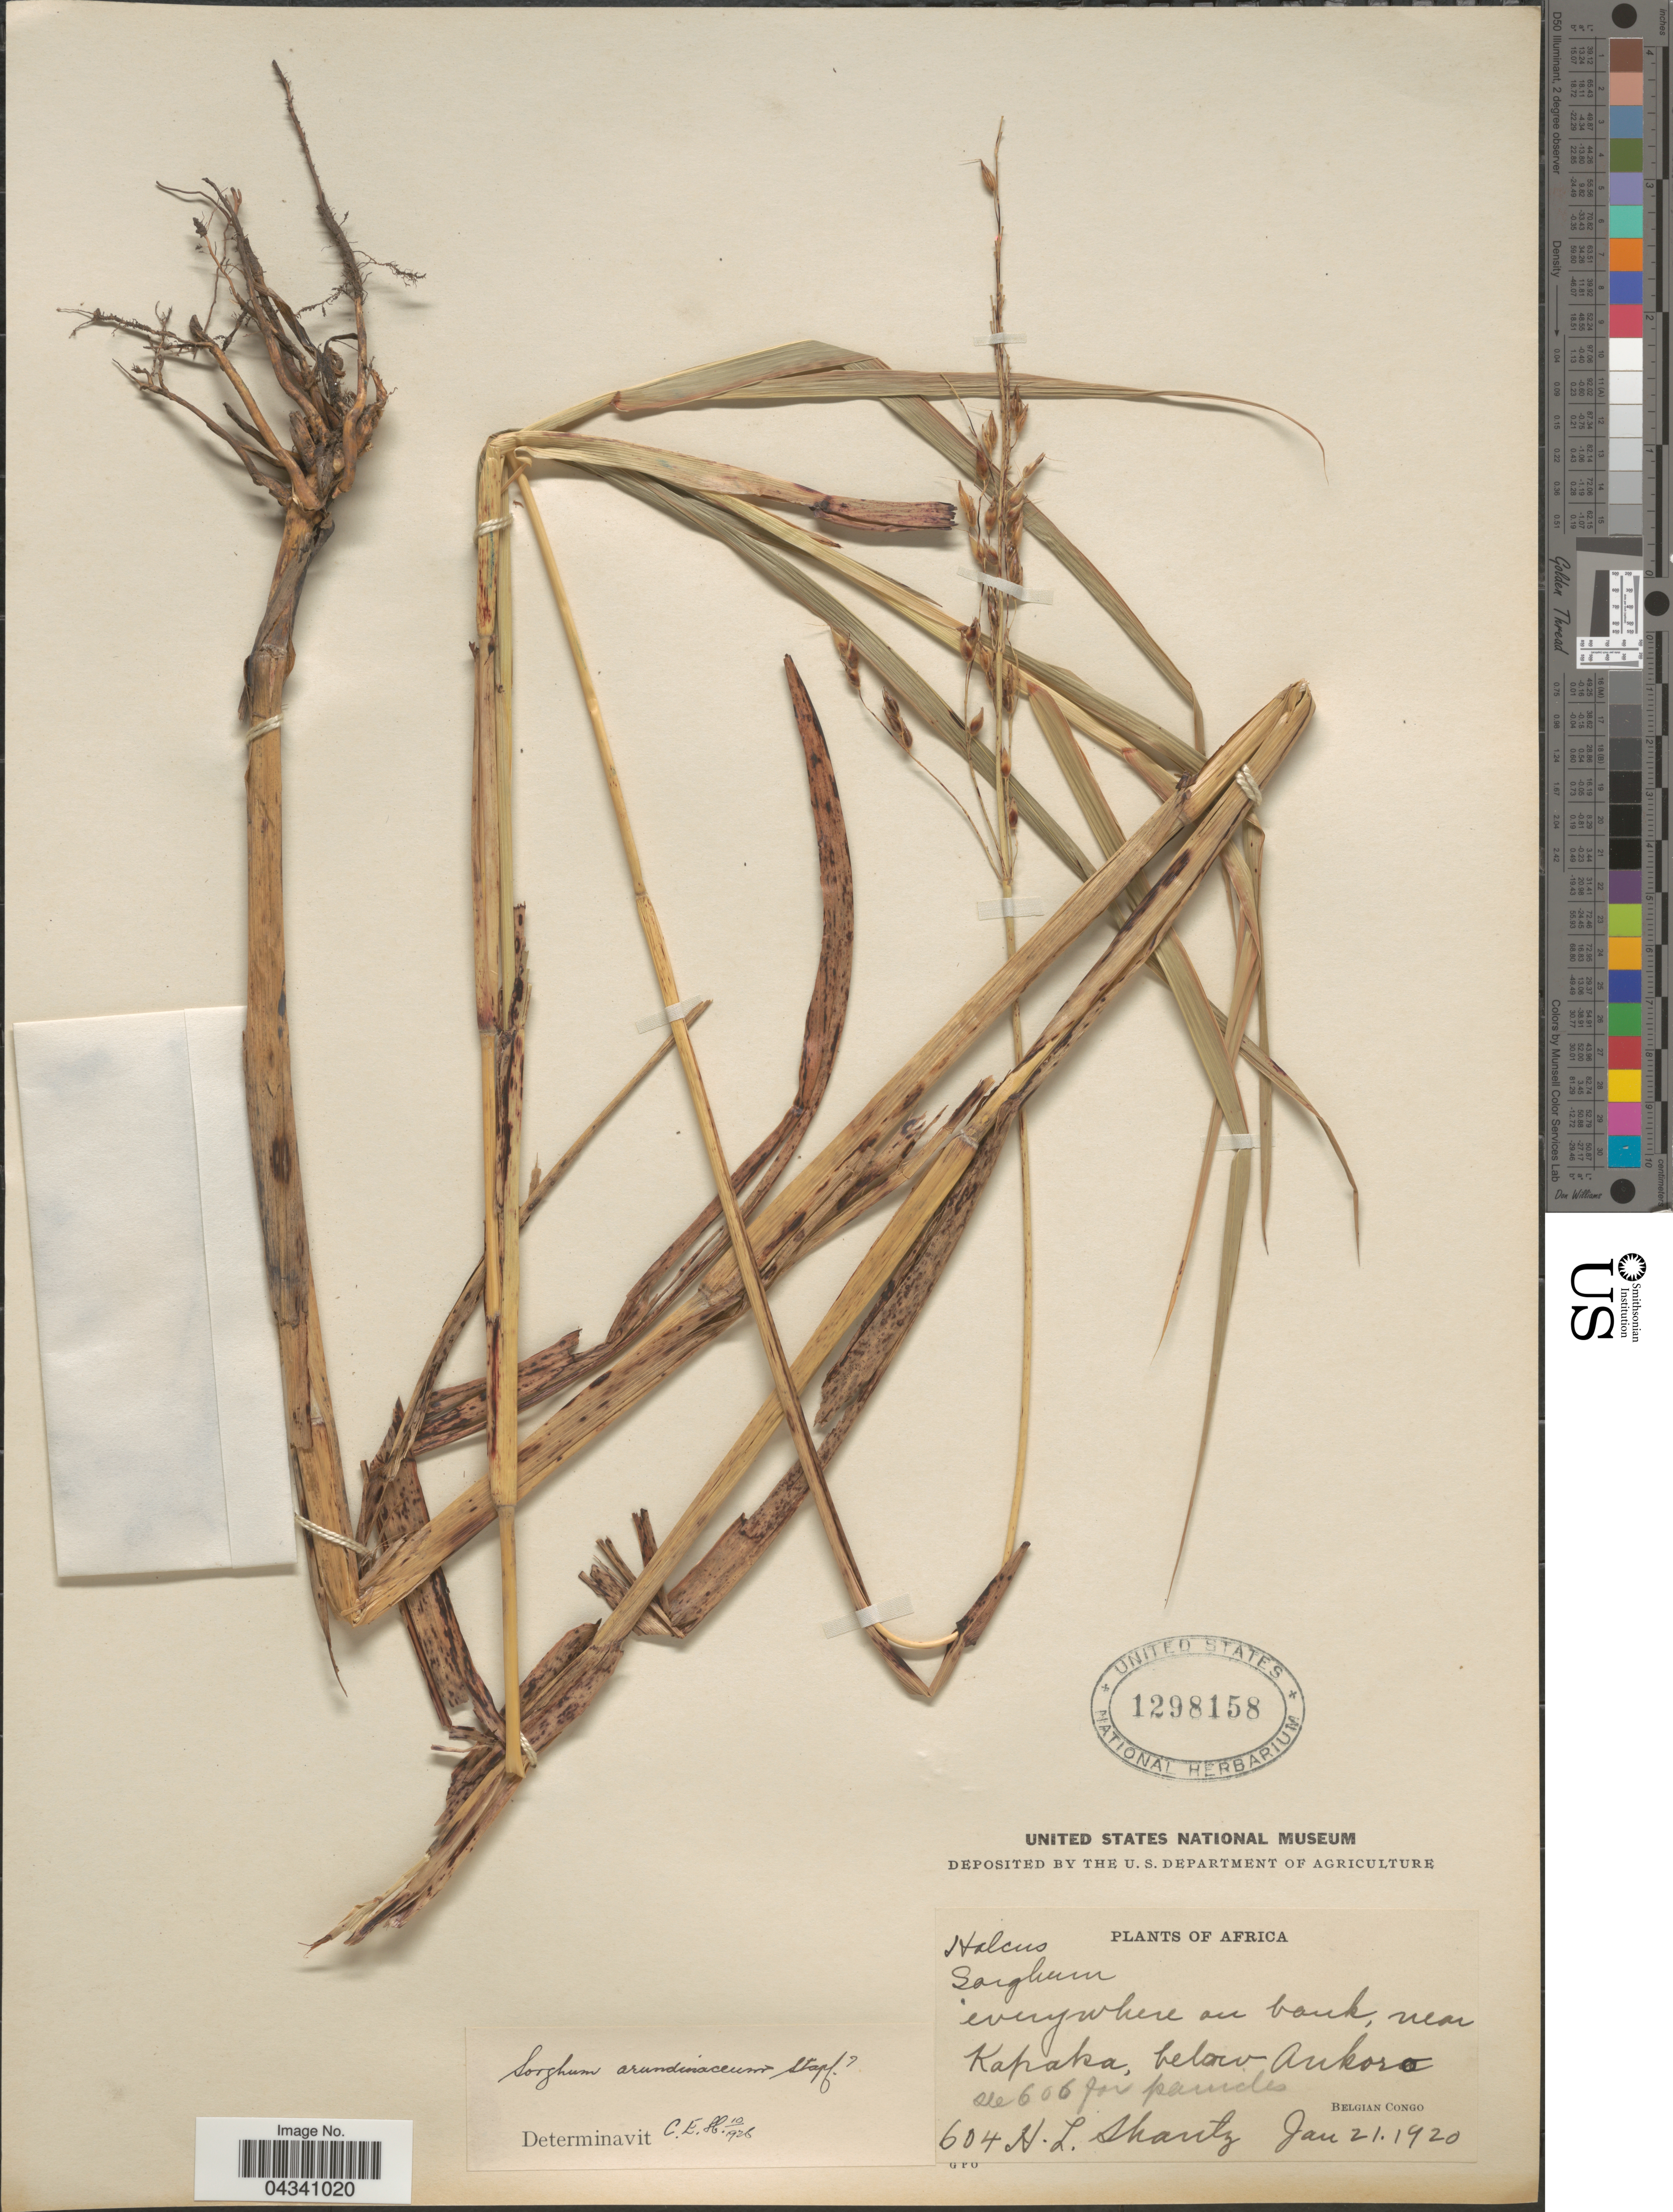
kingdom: Plantae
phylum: Tracheophyta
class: Liliopsida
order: Poales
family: Poaceae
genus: Sorghum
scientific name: Sorghum arundinaceum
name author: (Desv.) Stapf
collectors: H. Shantz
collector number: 604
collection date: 1920-01-21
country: Congo, Democratic Republic of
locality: Near Kapaka, below Ankoro. Belgian Congo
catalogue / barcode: US 1298158